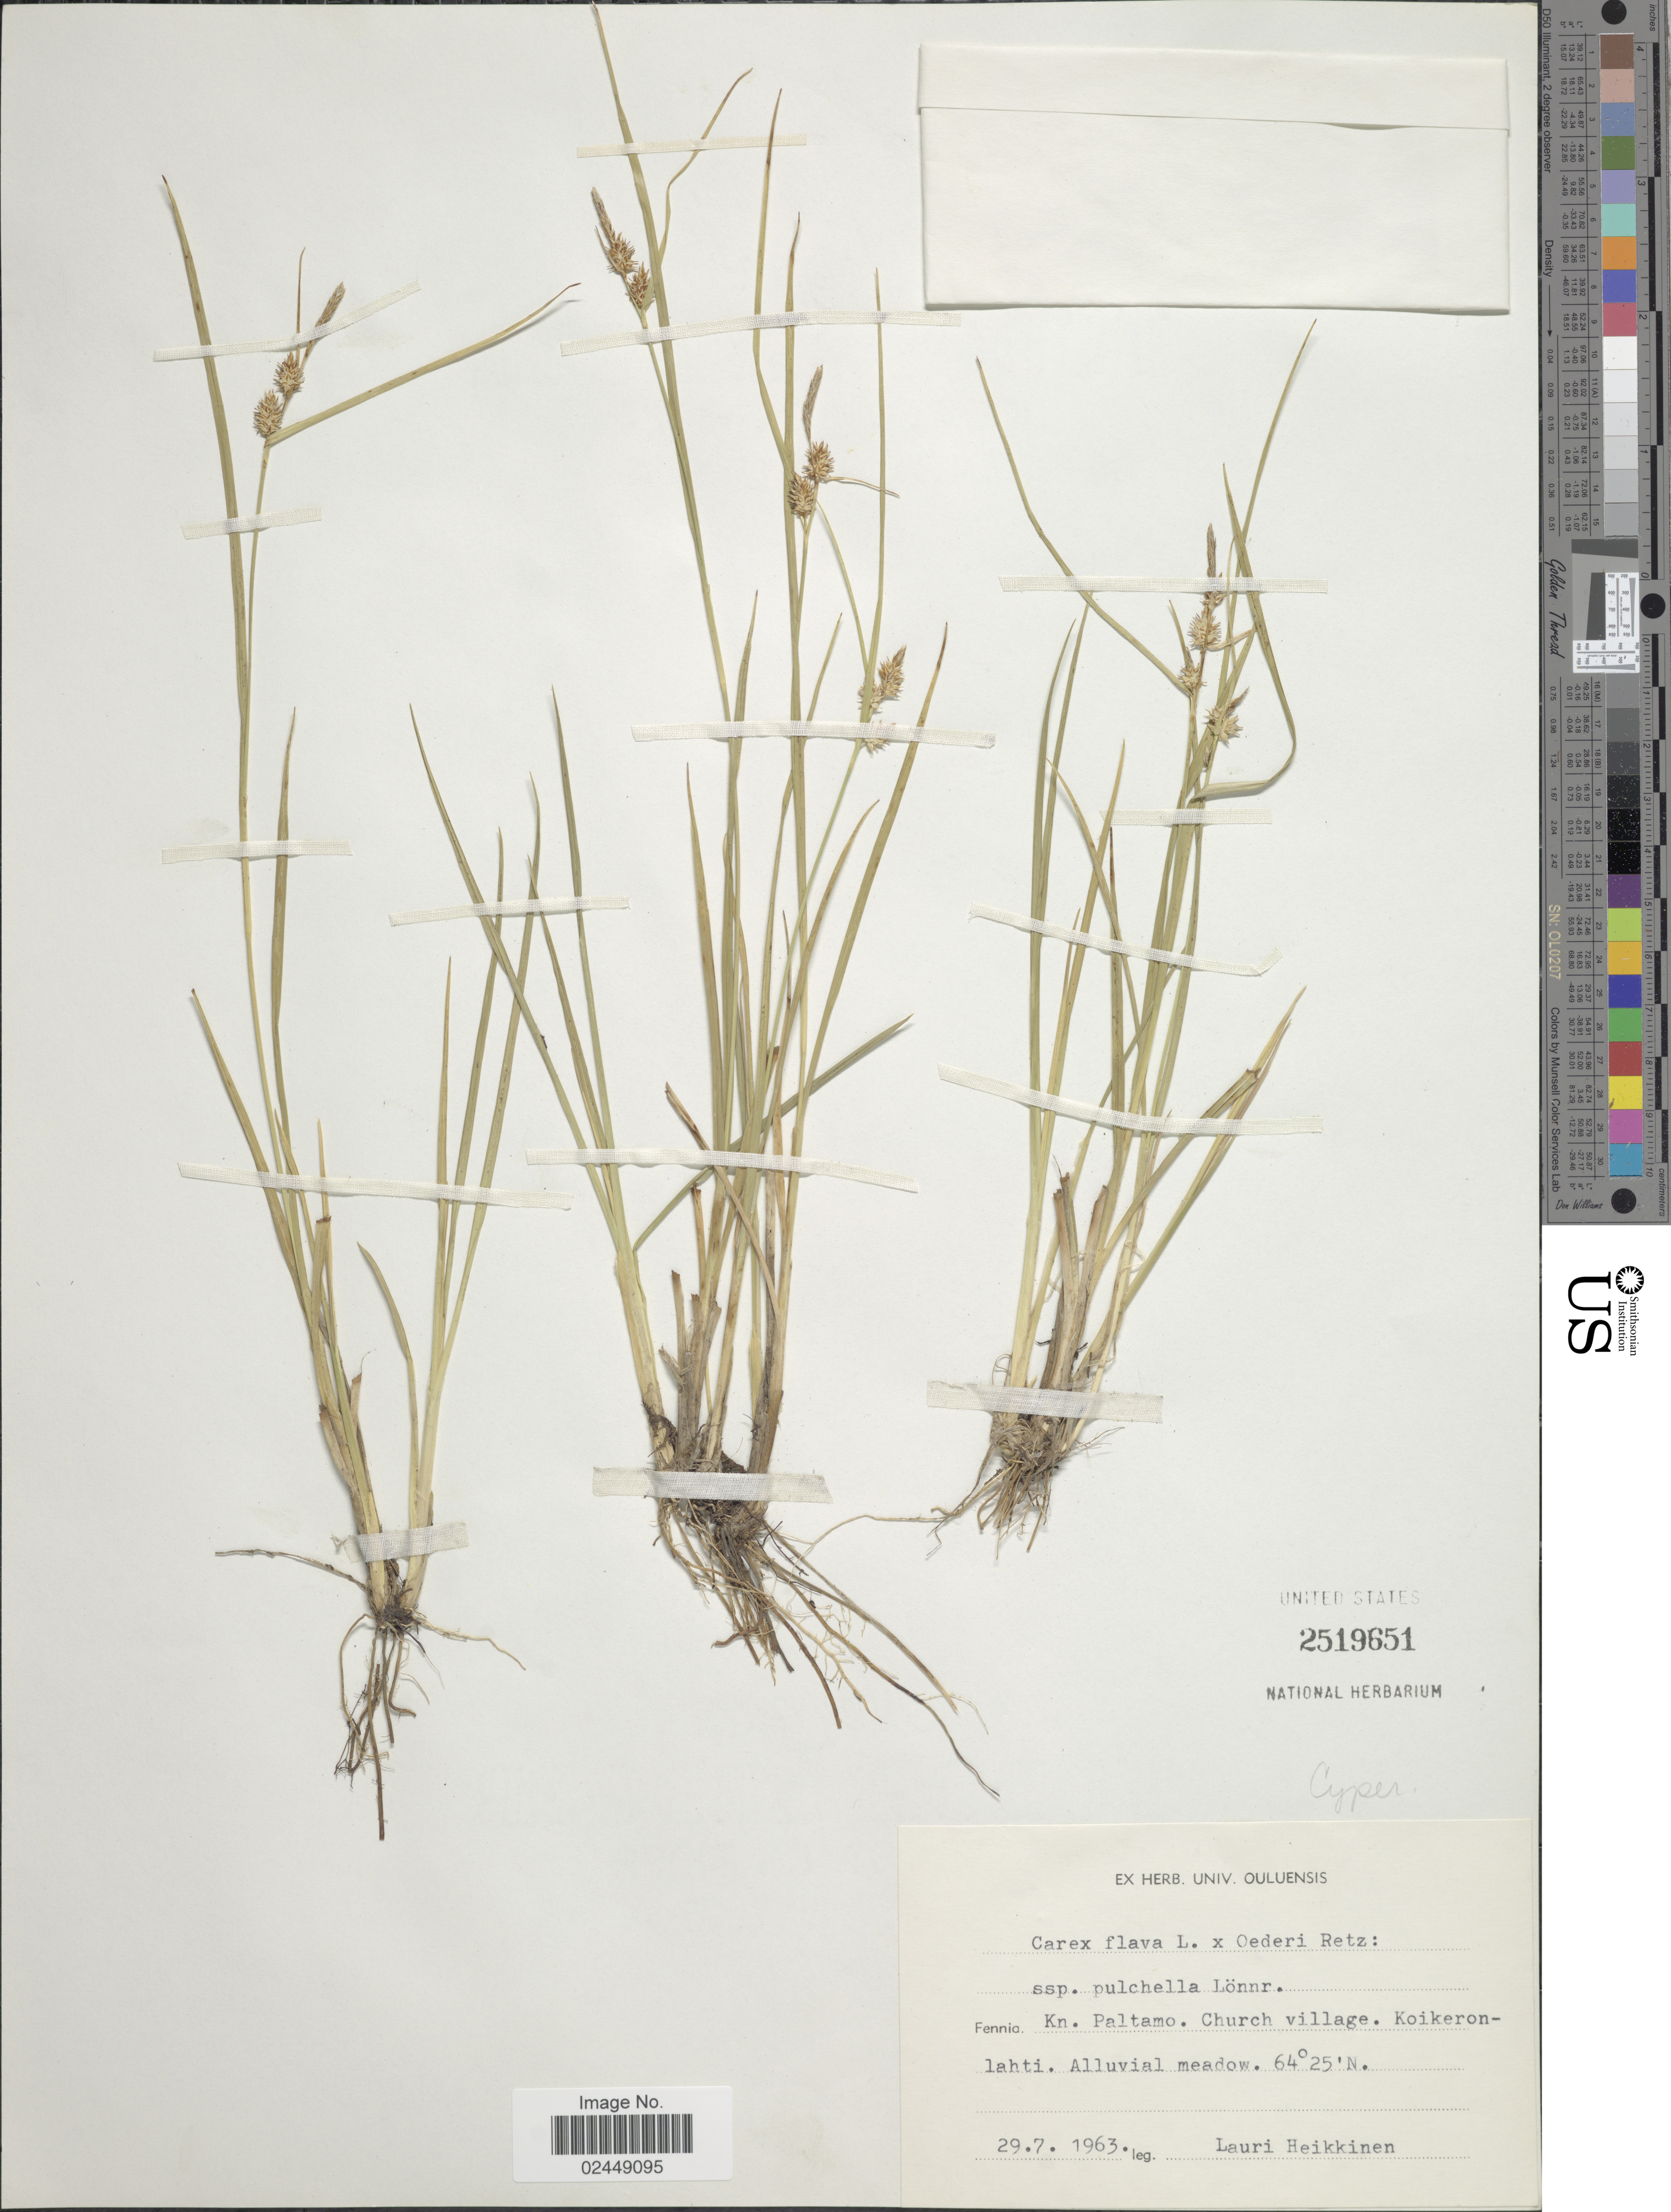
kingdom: Plantae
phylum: Tracheophyta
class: Liliopsida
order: Poales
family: Cyperaceae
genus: Carex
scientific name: Carex flava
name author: L.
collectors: L. Heikkinen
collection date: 1963-07-29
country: Finland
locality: Fennia. Kn. Paltamo. Church village. Koikeronlahti. Alluvial meadow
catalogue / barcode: US 2519651